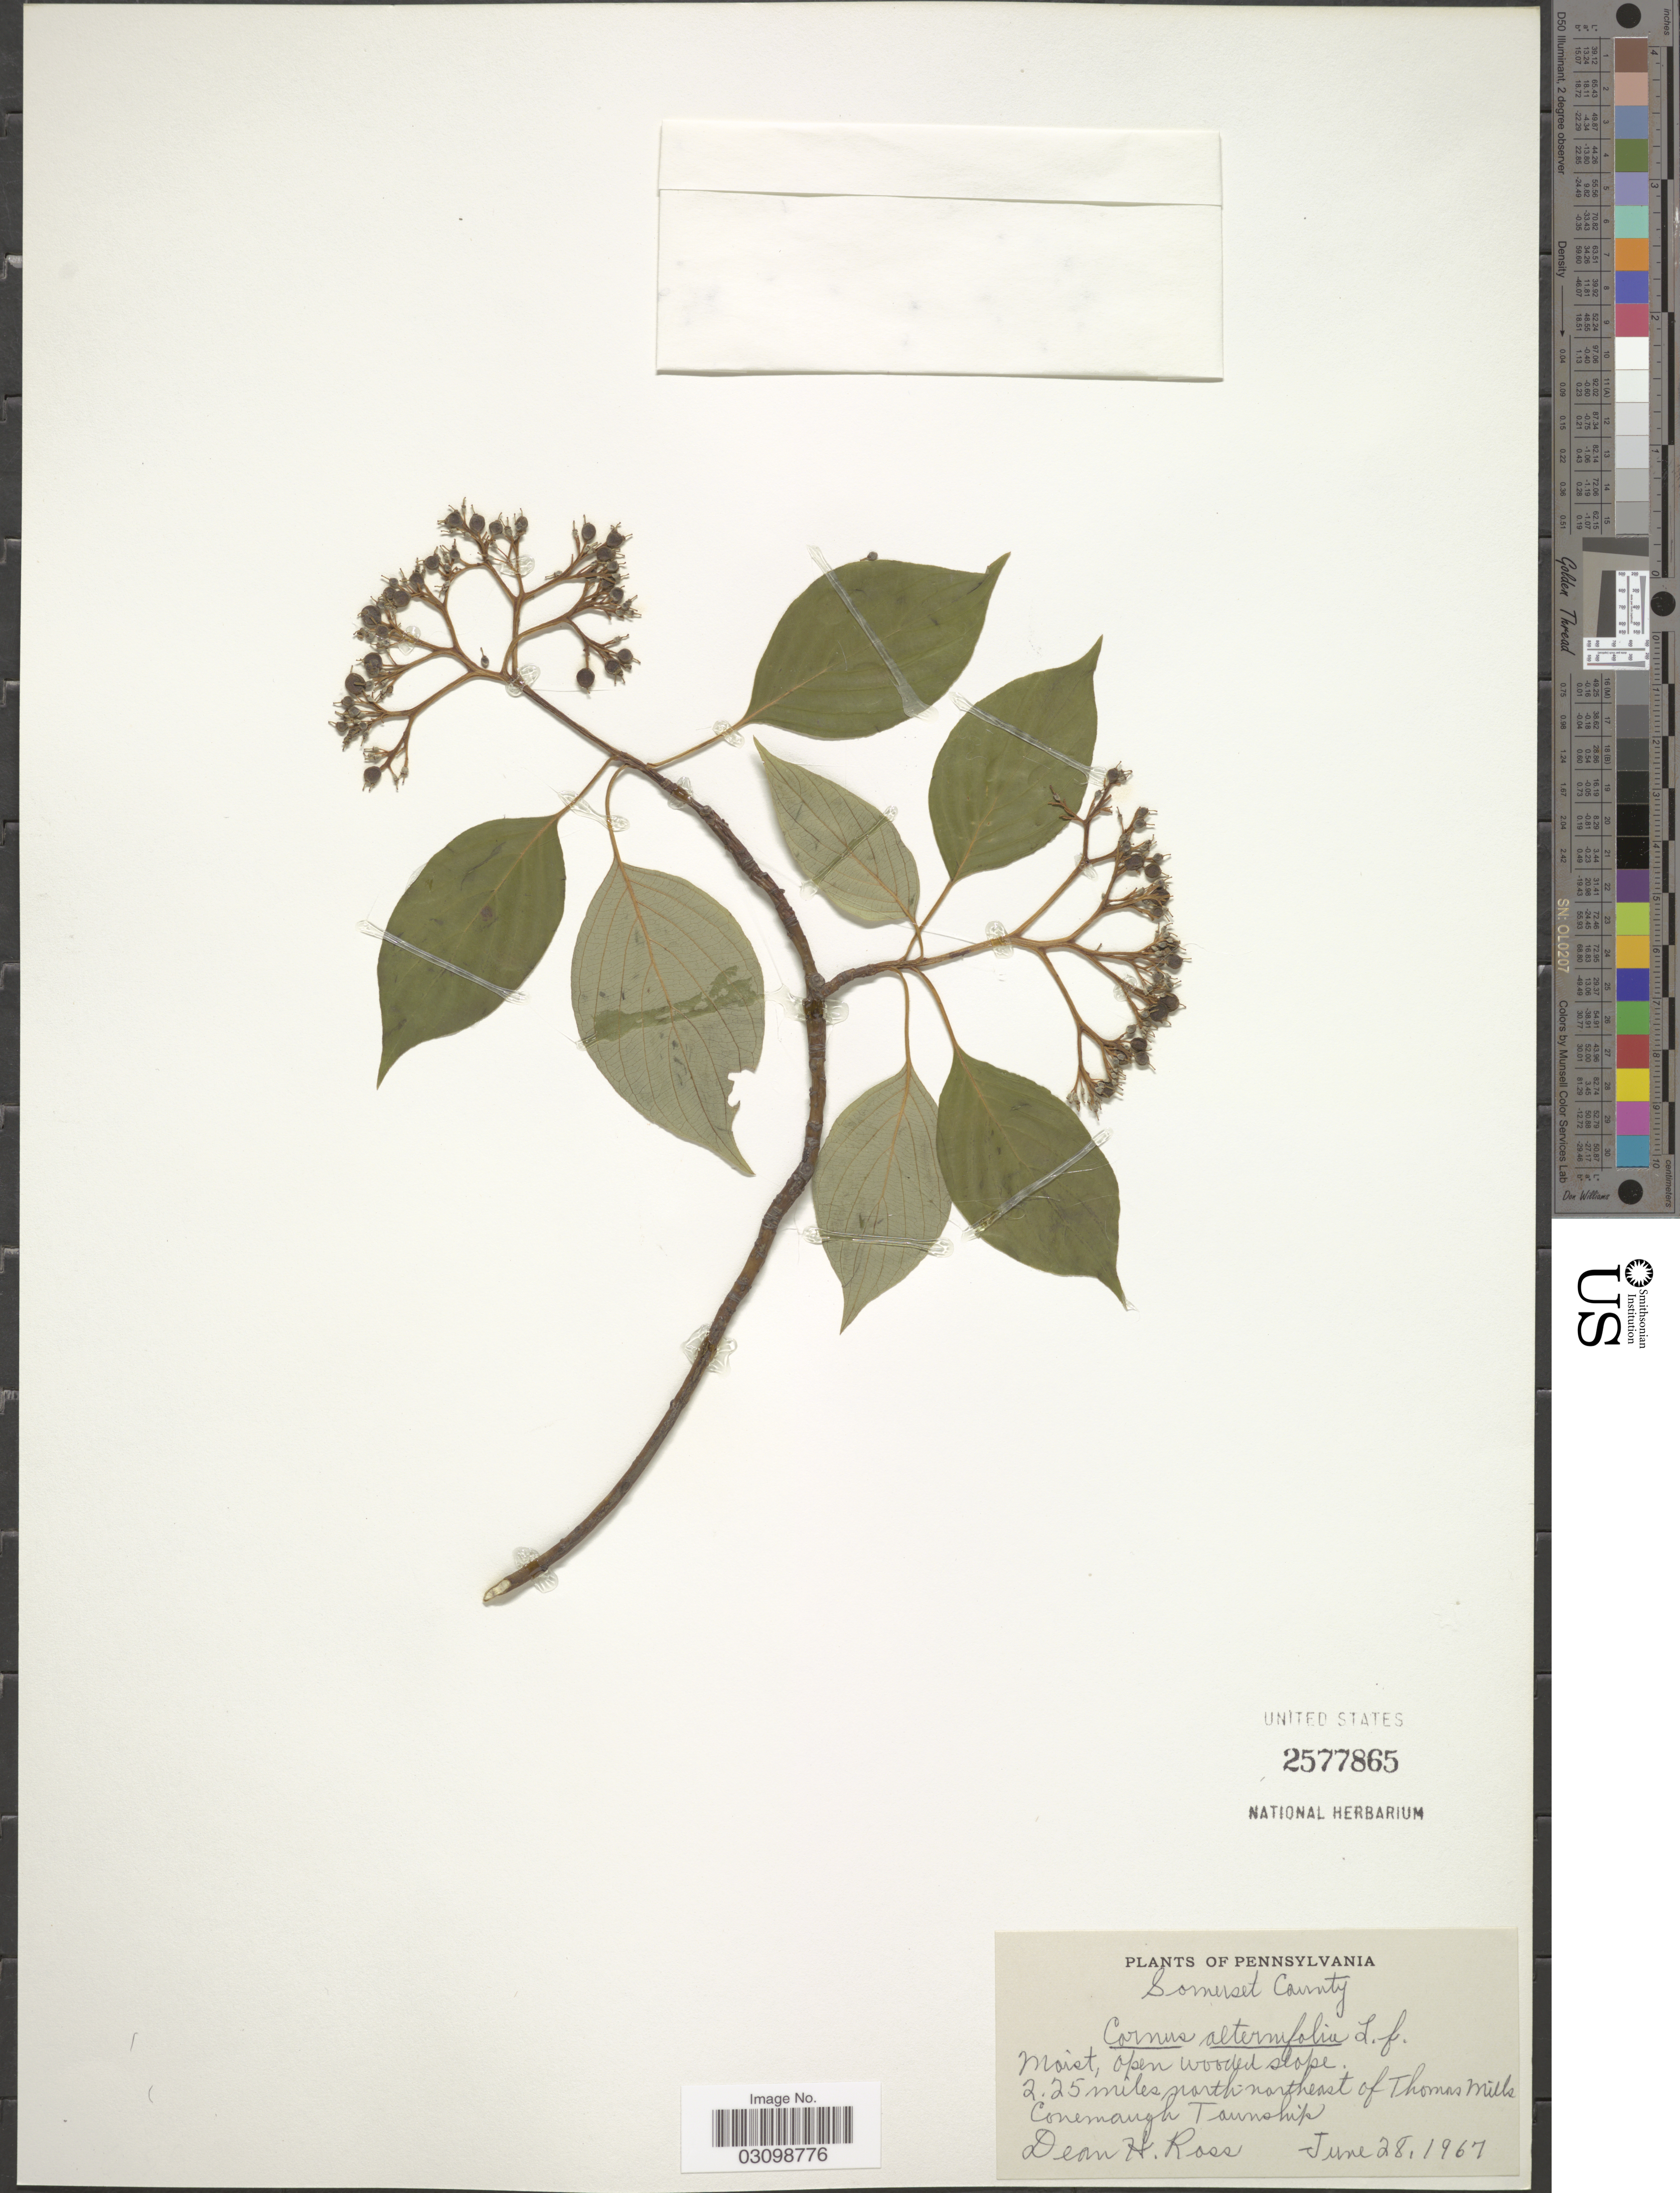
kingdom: Plantae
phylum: Tracheophyta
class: Magnoliopsida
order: Cornales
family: Cornaceae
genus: Cornus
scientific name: Cornus alternifolia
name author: L.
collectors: D. Ross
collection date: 1967-06-28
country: United States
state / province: Pennsylvania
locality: Somerset County. 2.25 miles north-northeast of Thomas Mills Conemaugh Township.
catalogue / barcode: US 2577865